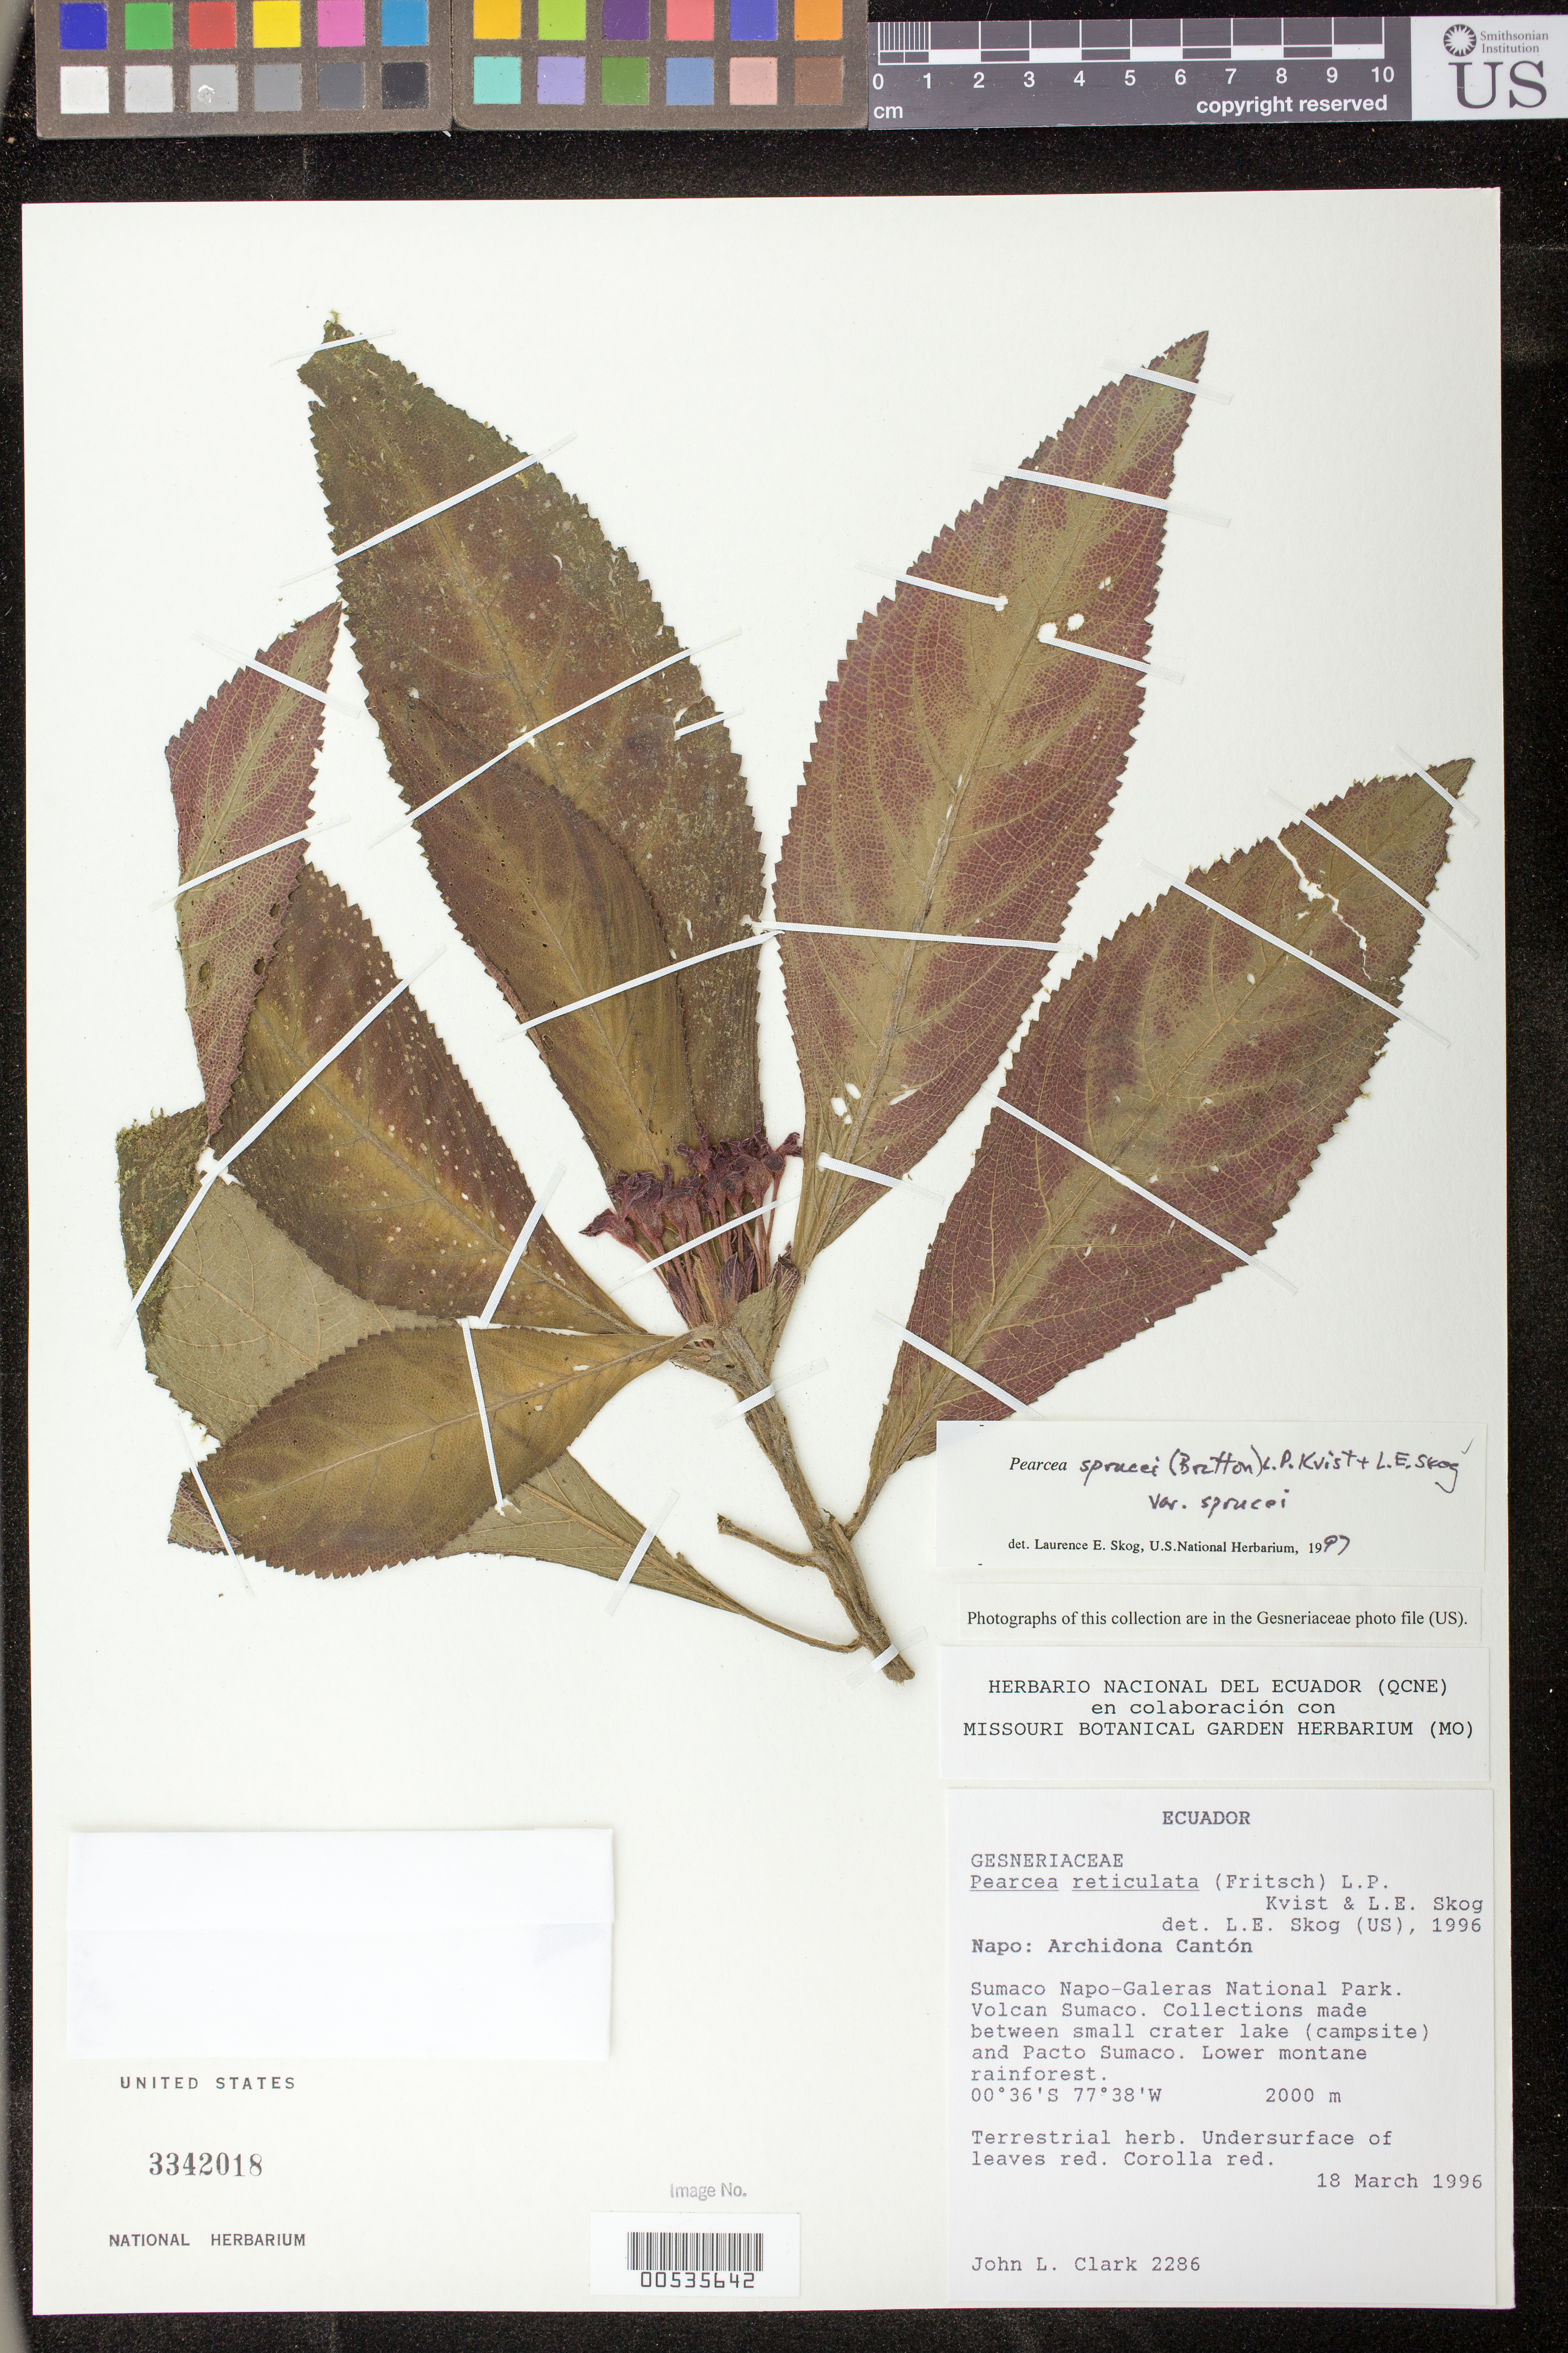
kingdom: Plantae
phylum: Tracheophyta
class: Magnoliopsida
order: Lamiales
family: Gesneriaceae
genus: Pearcea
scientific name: Pearcea sprucei var. sprucei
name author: (Britton ex Rusby) L.P. Kvist & L.E. Skog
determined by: Skog, Laurence E.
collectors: J. L. Clark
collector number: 2286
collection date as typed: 18 Mar 1996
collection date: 1996-03-18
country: Ecuador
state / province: Napo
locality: Archidona Cantón. Sumaco Napo-Galeras National Park, Volcan Sumaco, between small crater lake (campsite) and Pacto Sumaco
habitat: Lower montane rainforest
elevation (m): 2000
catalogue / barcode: US 3342018